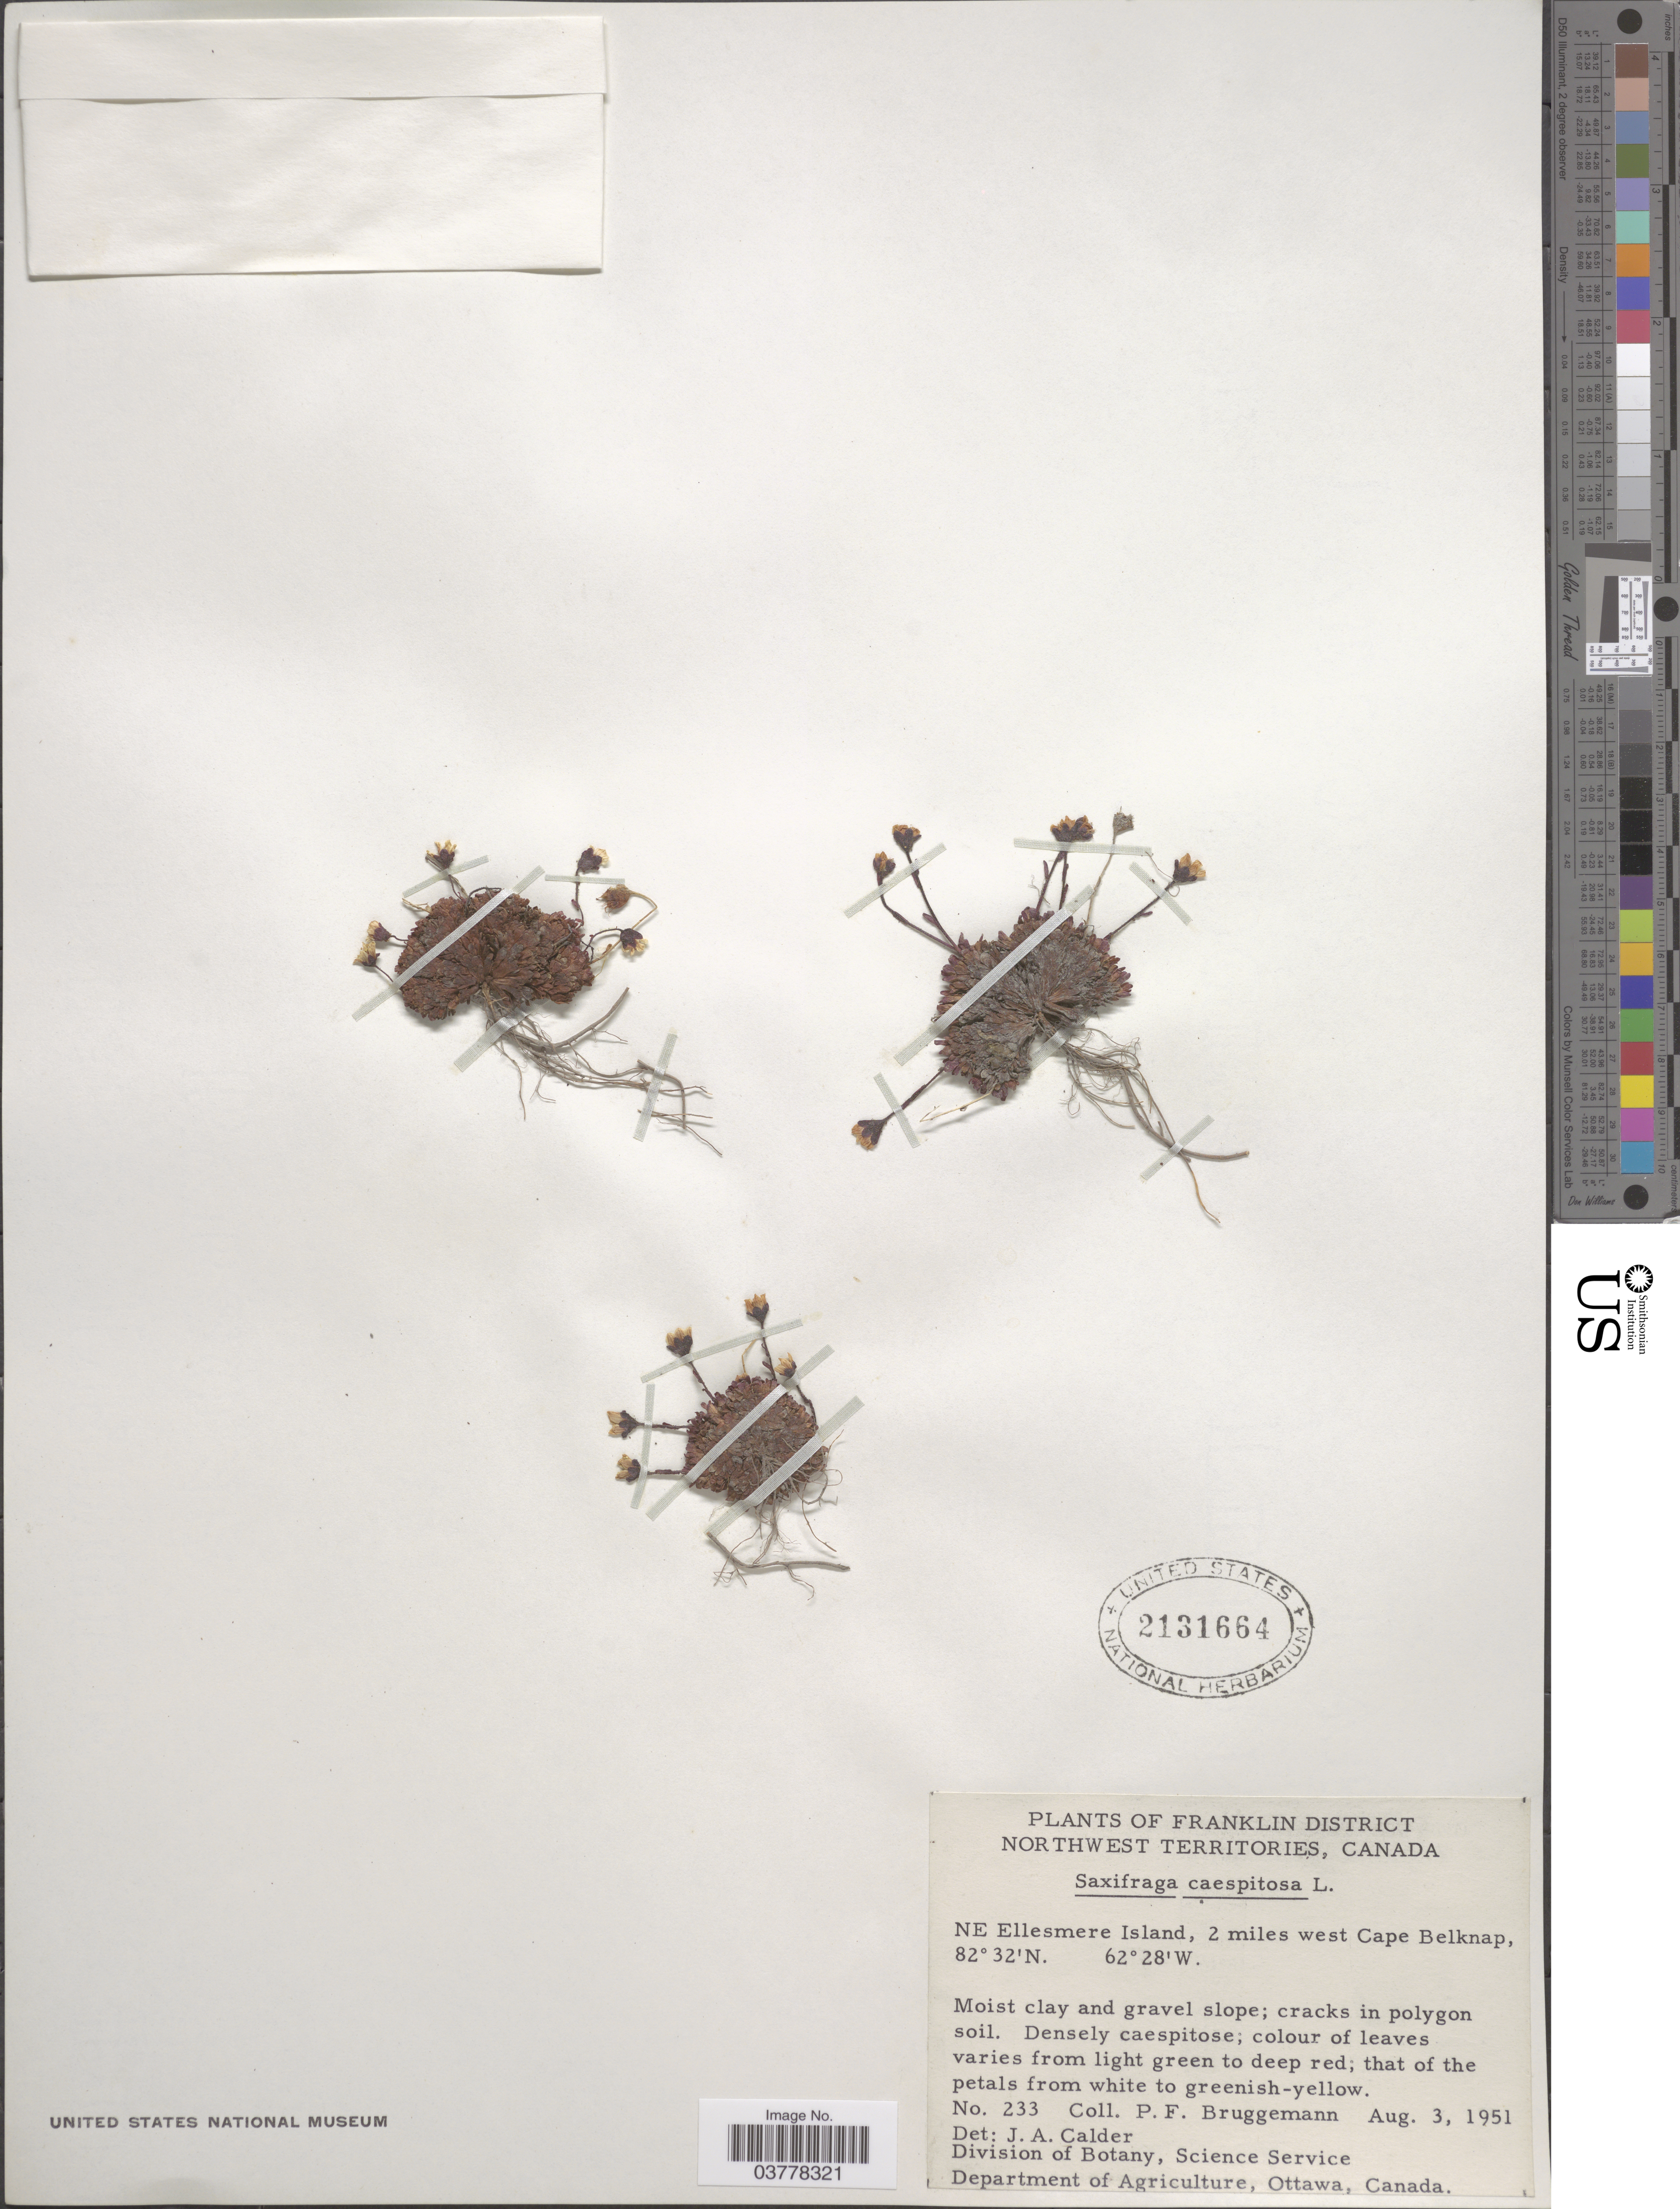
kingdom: Plantae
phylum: Tracheophyta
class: Magnoliopsida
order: Saxifragales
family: Saxifragaceae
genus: Saxifraga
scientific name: Saxifraga caespitosa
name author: L.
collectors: P. Bruggemann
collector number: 233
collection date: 1951-08-03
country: Canada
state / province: Northwest Territories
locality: Franklin District. NE Ellesmere Island, 2 miles west Cape Belknap.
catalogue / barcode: US 2131664